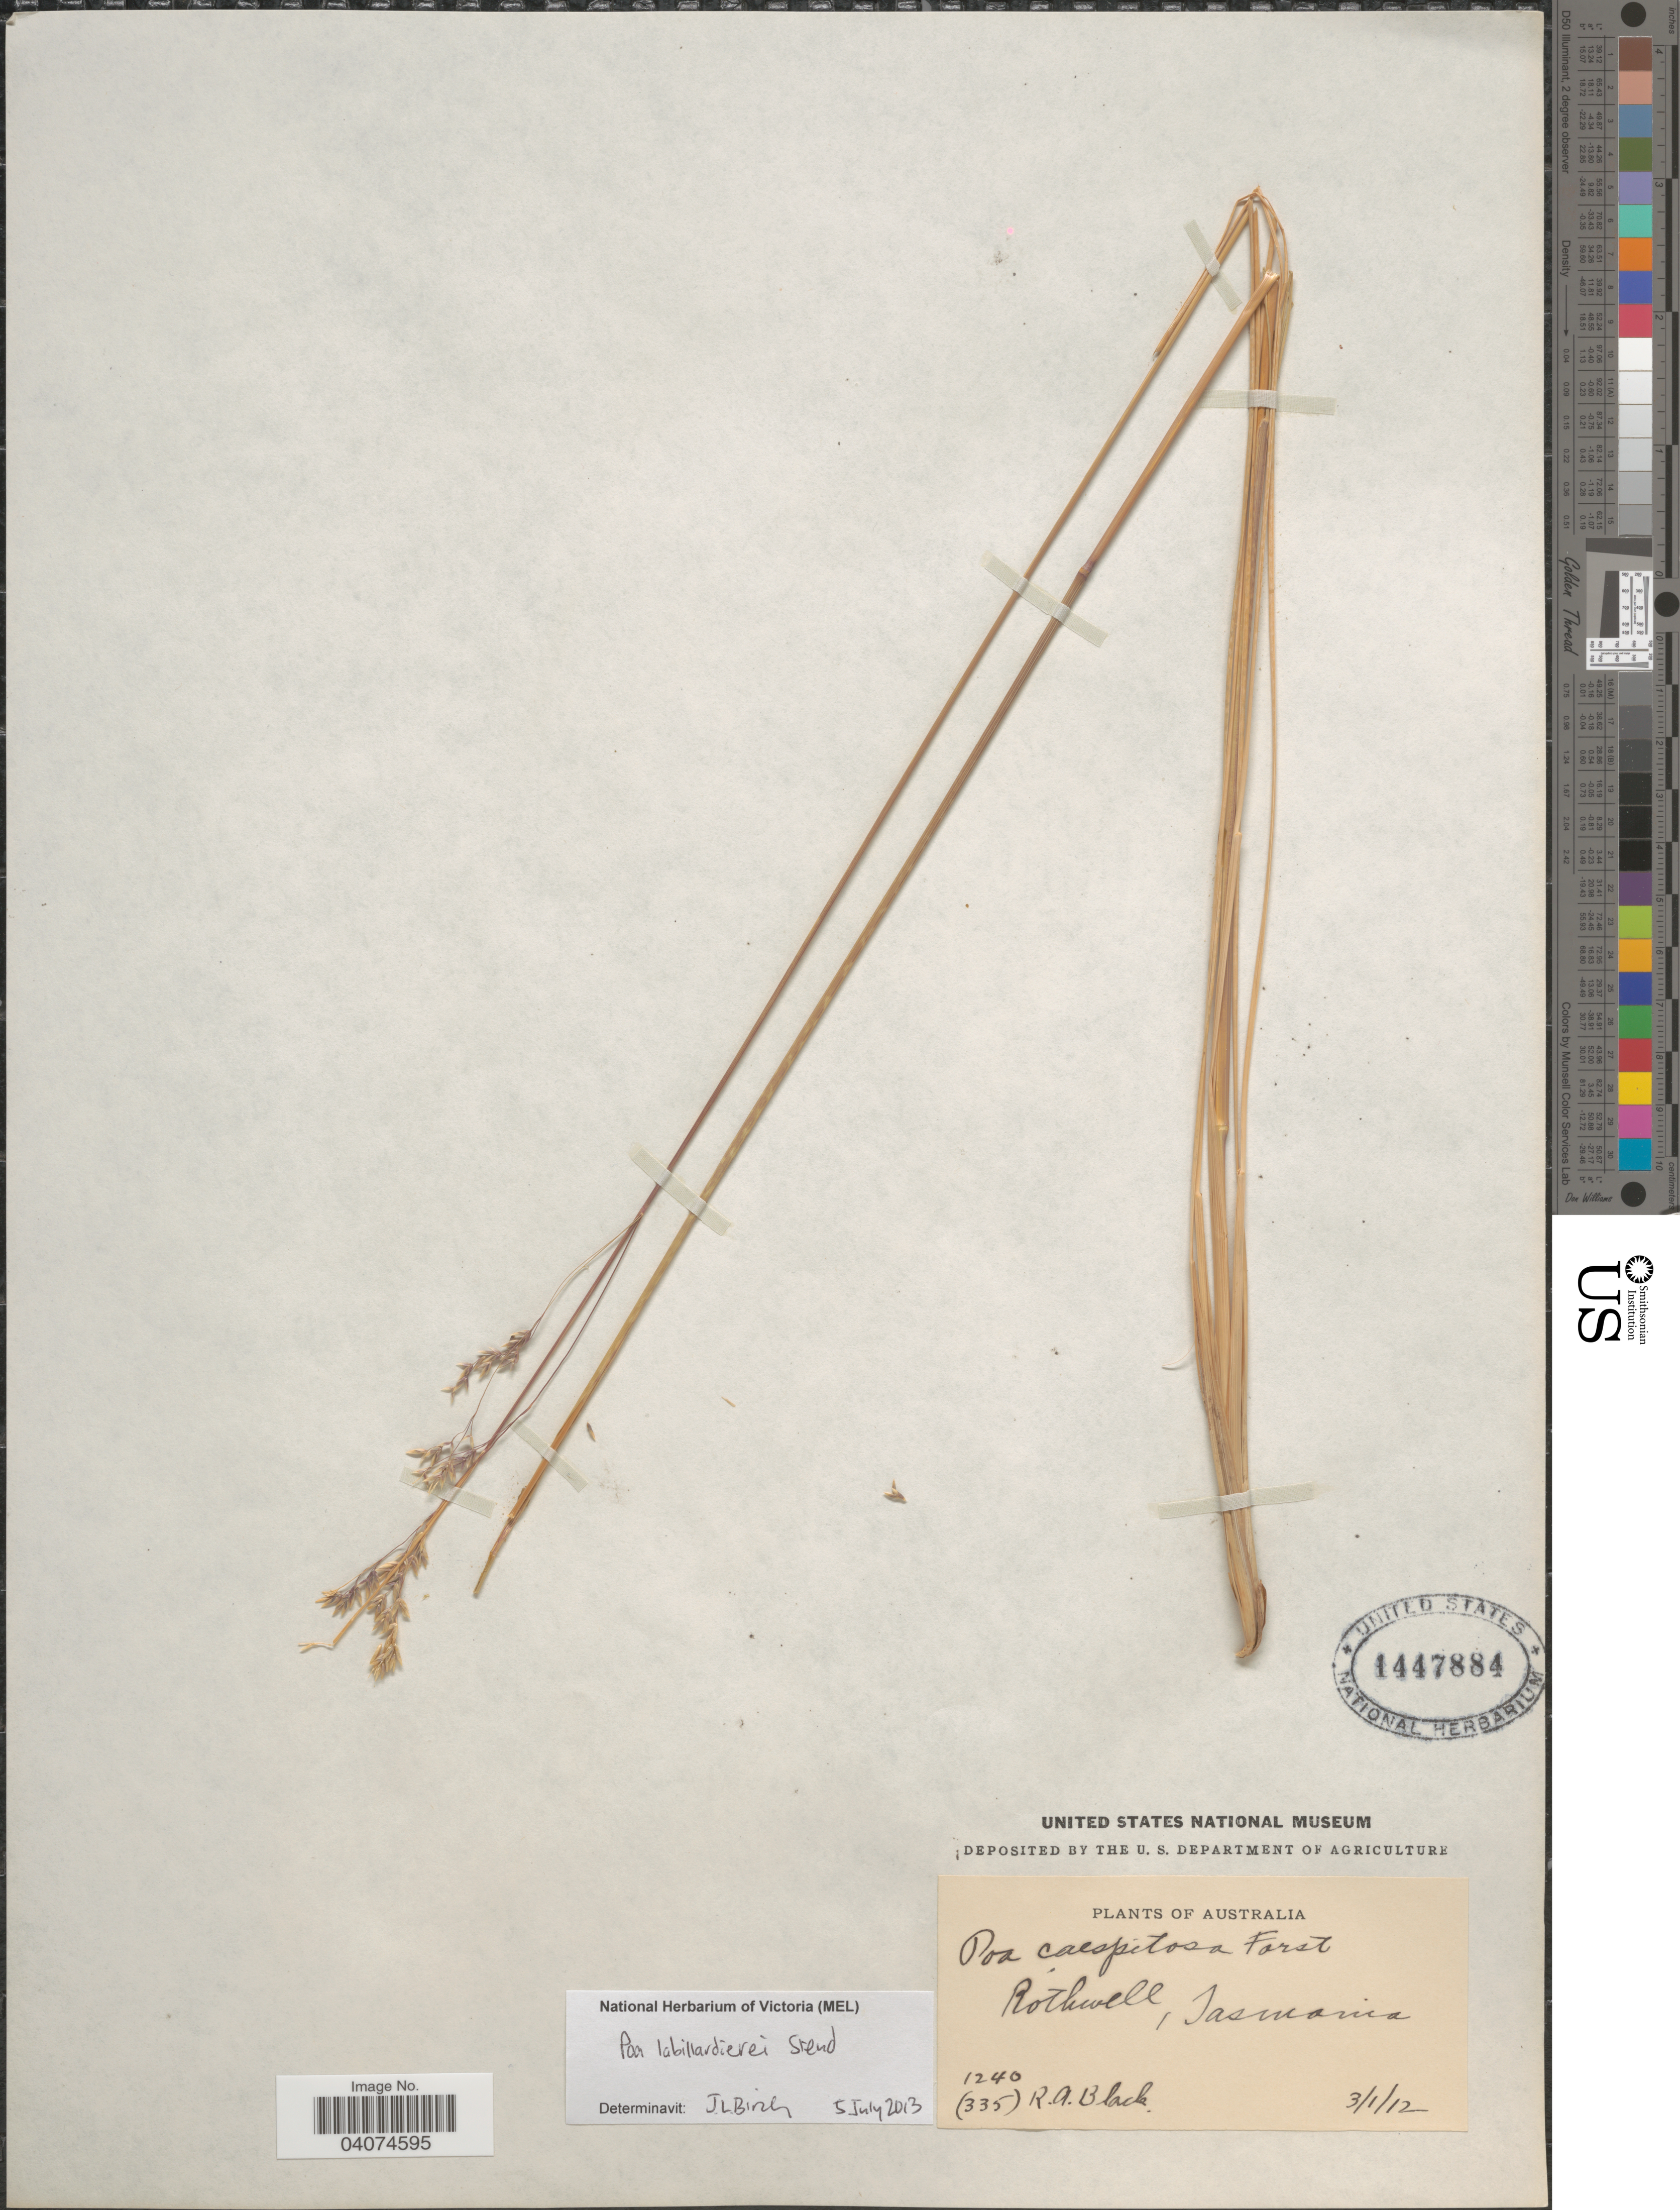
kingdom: Plantae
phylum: Tracheophyta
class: Liliopsida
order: Poales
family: Poaceae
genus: Poa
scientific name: Poa labillardierei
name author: Steud.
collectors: R. A. Black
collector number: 1240/(335)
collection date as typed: Transcribed d/m/y: 3/1/12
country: Australia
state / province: Tasmania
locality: Rothwell.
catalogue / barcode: US 1447884